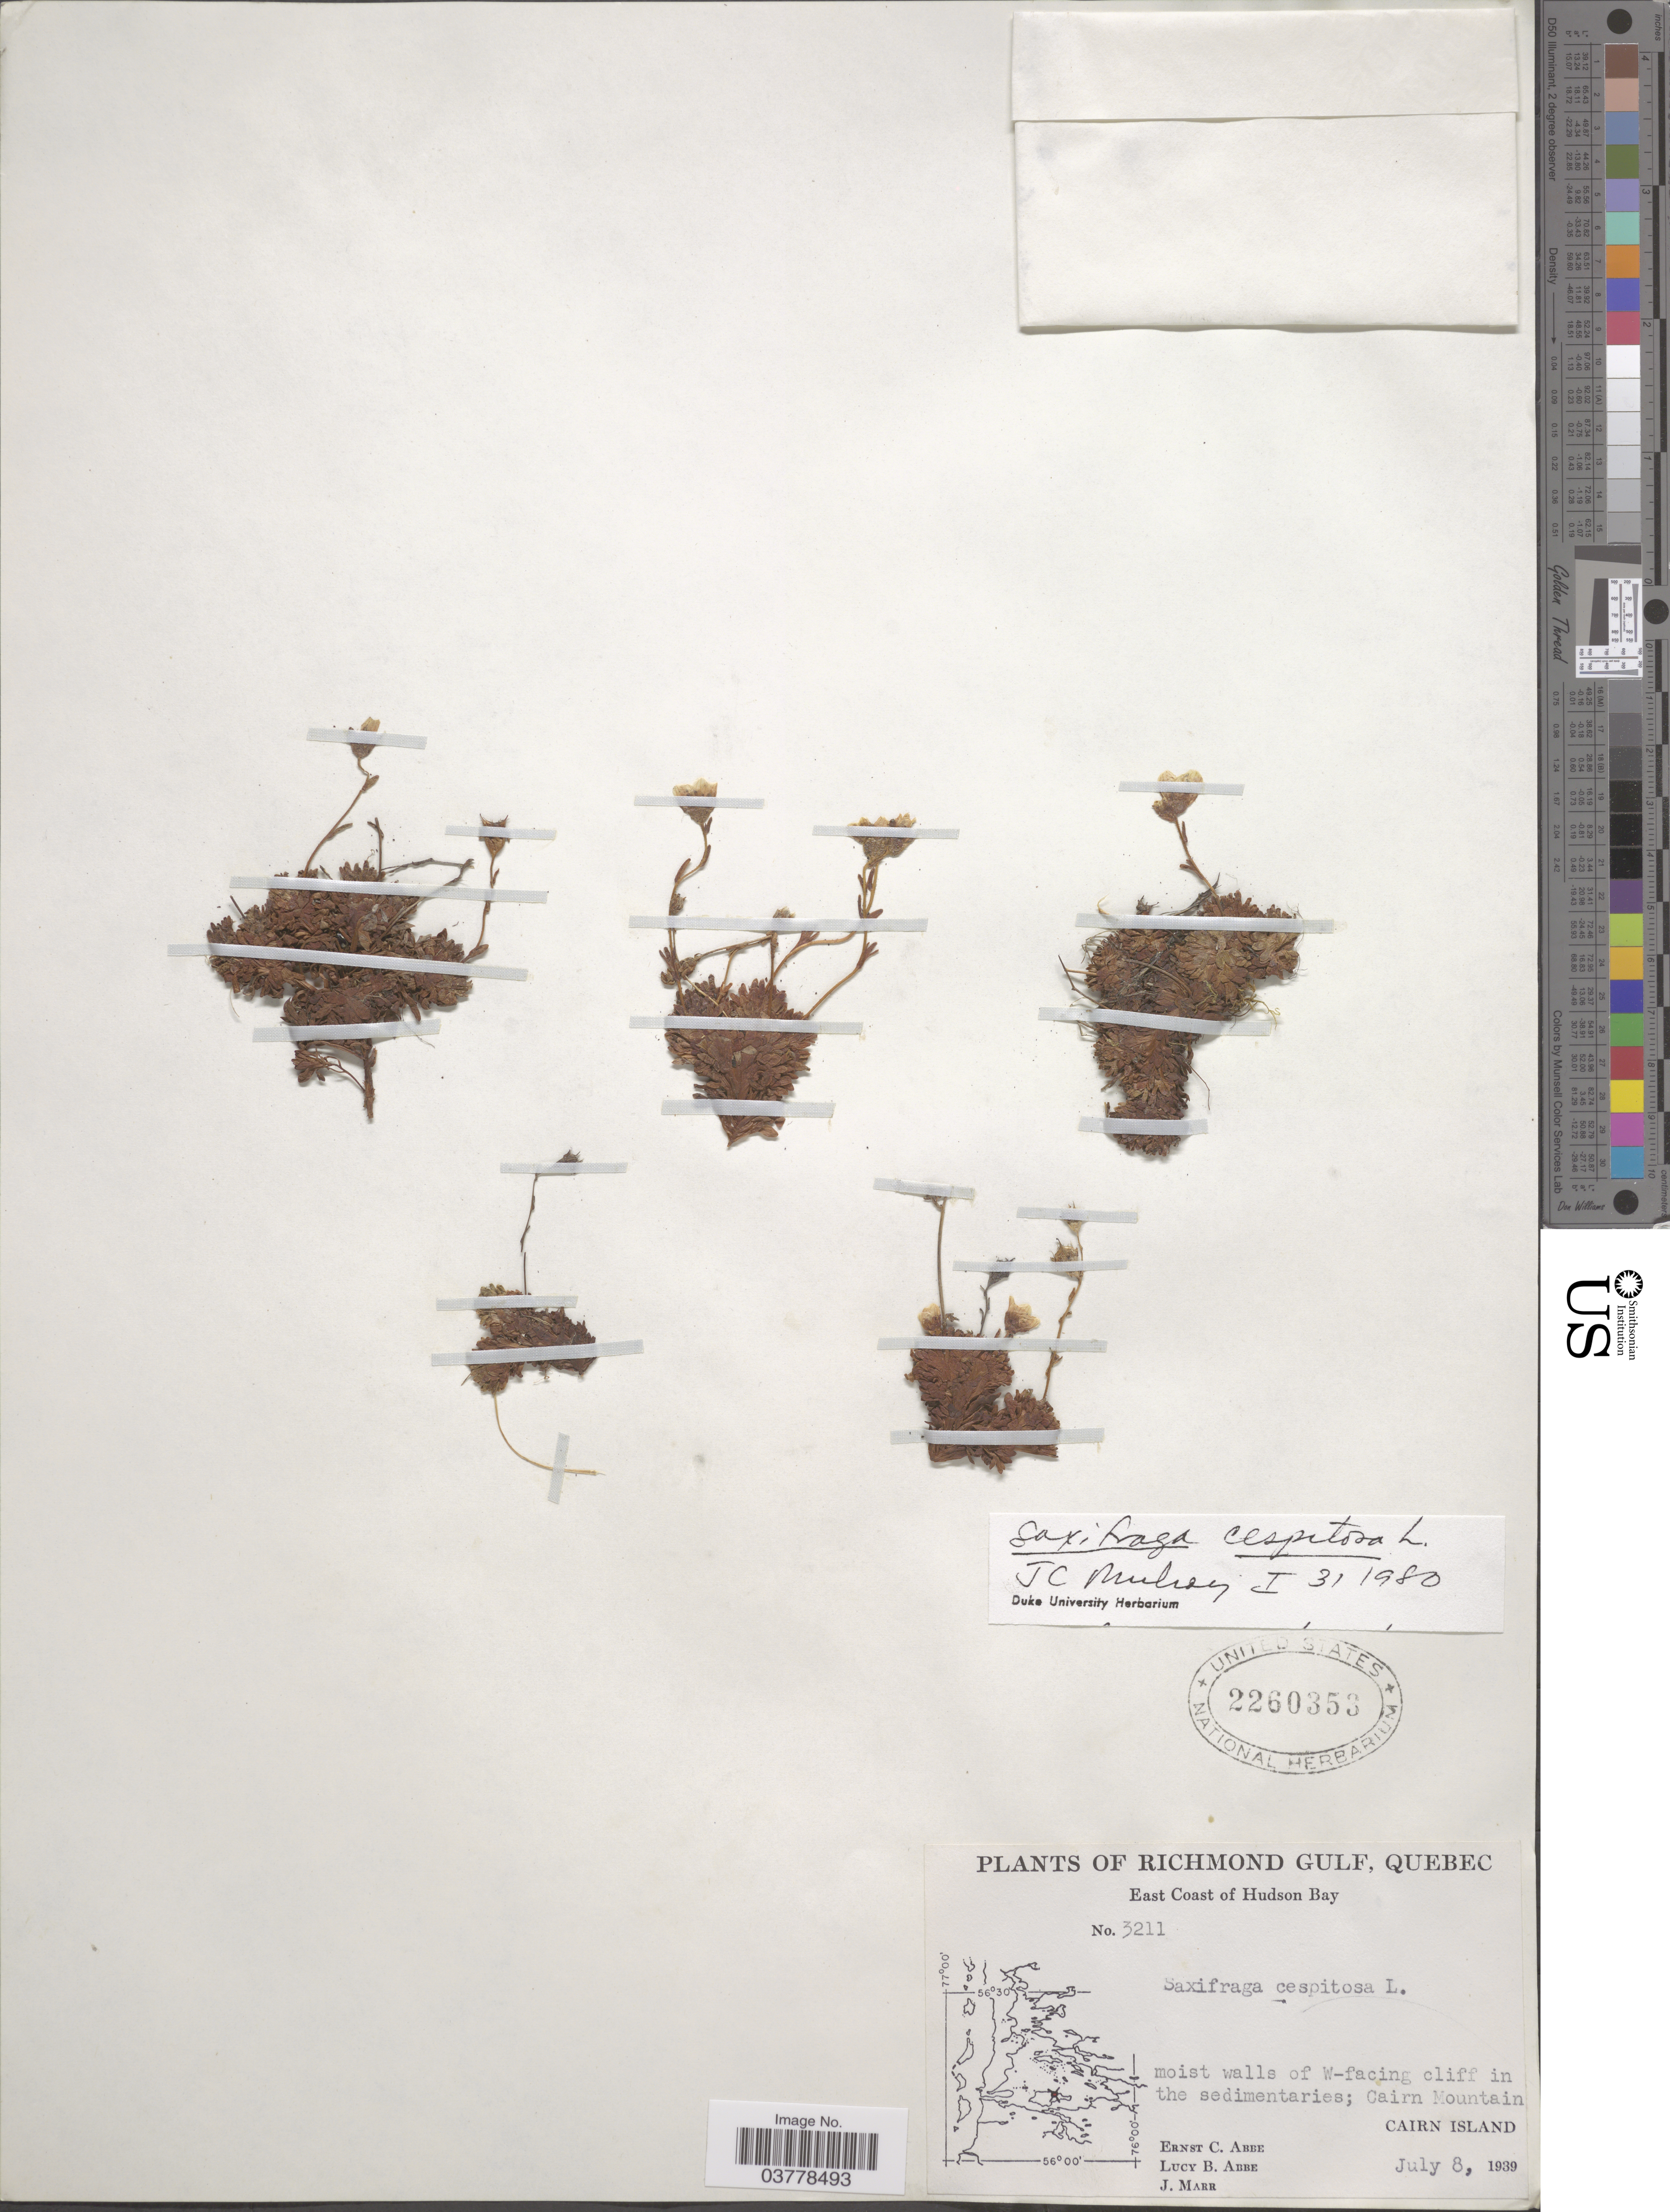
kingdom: Plantae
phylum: Tracheophyta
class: Magnoliopsida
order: Saxifragales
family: Saxifragaceae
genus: Saxifraga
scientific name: Saxifraga caespitosa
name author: L.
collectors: E. C. Abbe, L. B. Abbe & J. Marr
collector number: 3211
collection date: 1939-07-08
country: Canada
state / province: Quebec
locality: Richmond Gulf. East Coast of Hudson Bay. Cairn Mountain. Cairn Island.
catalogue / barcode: US 2260353